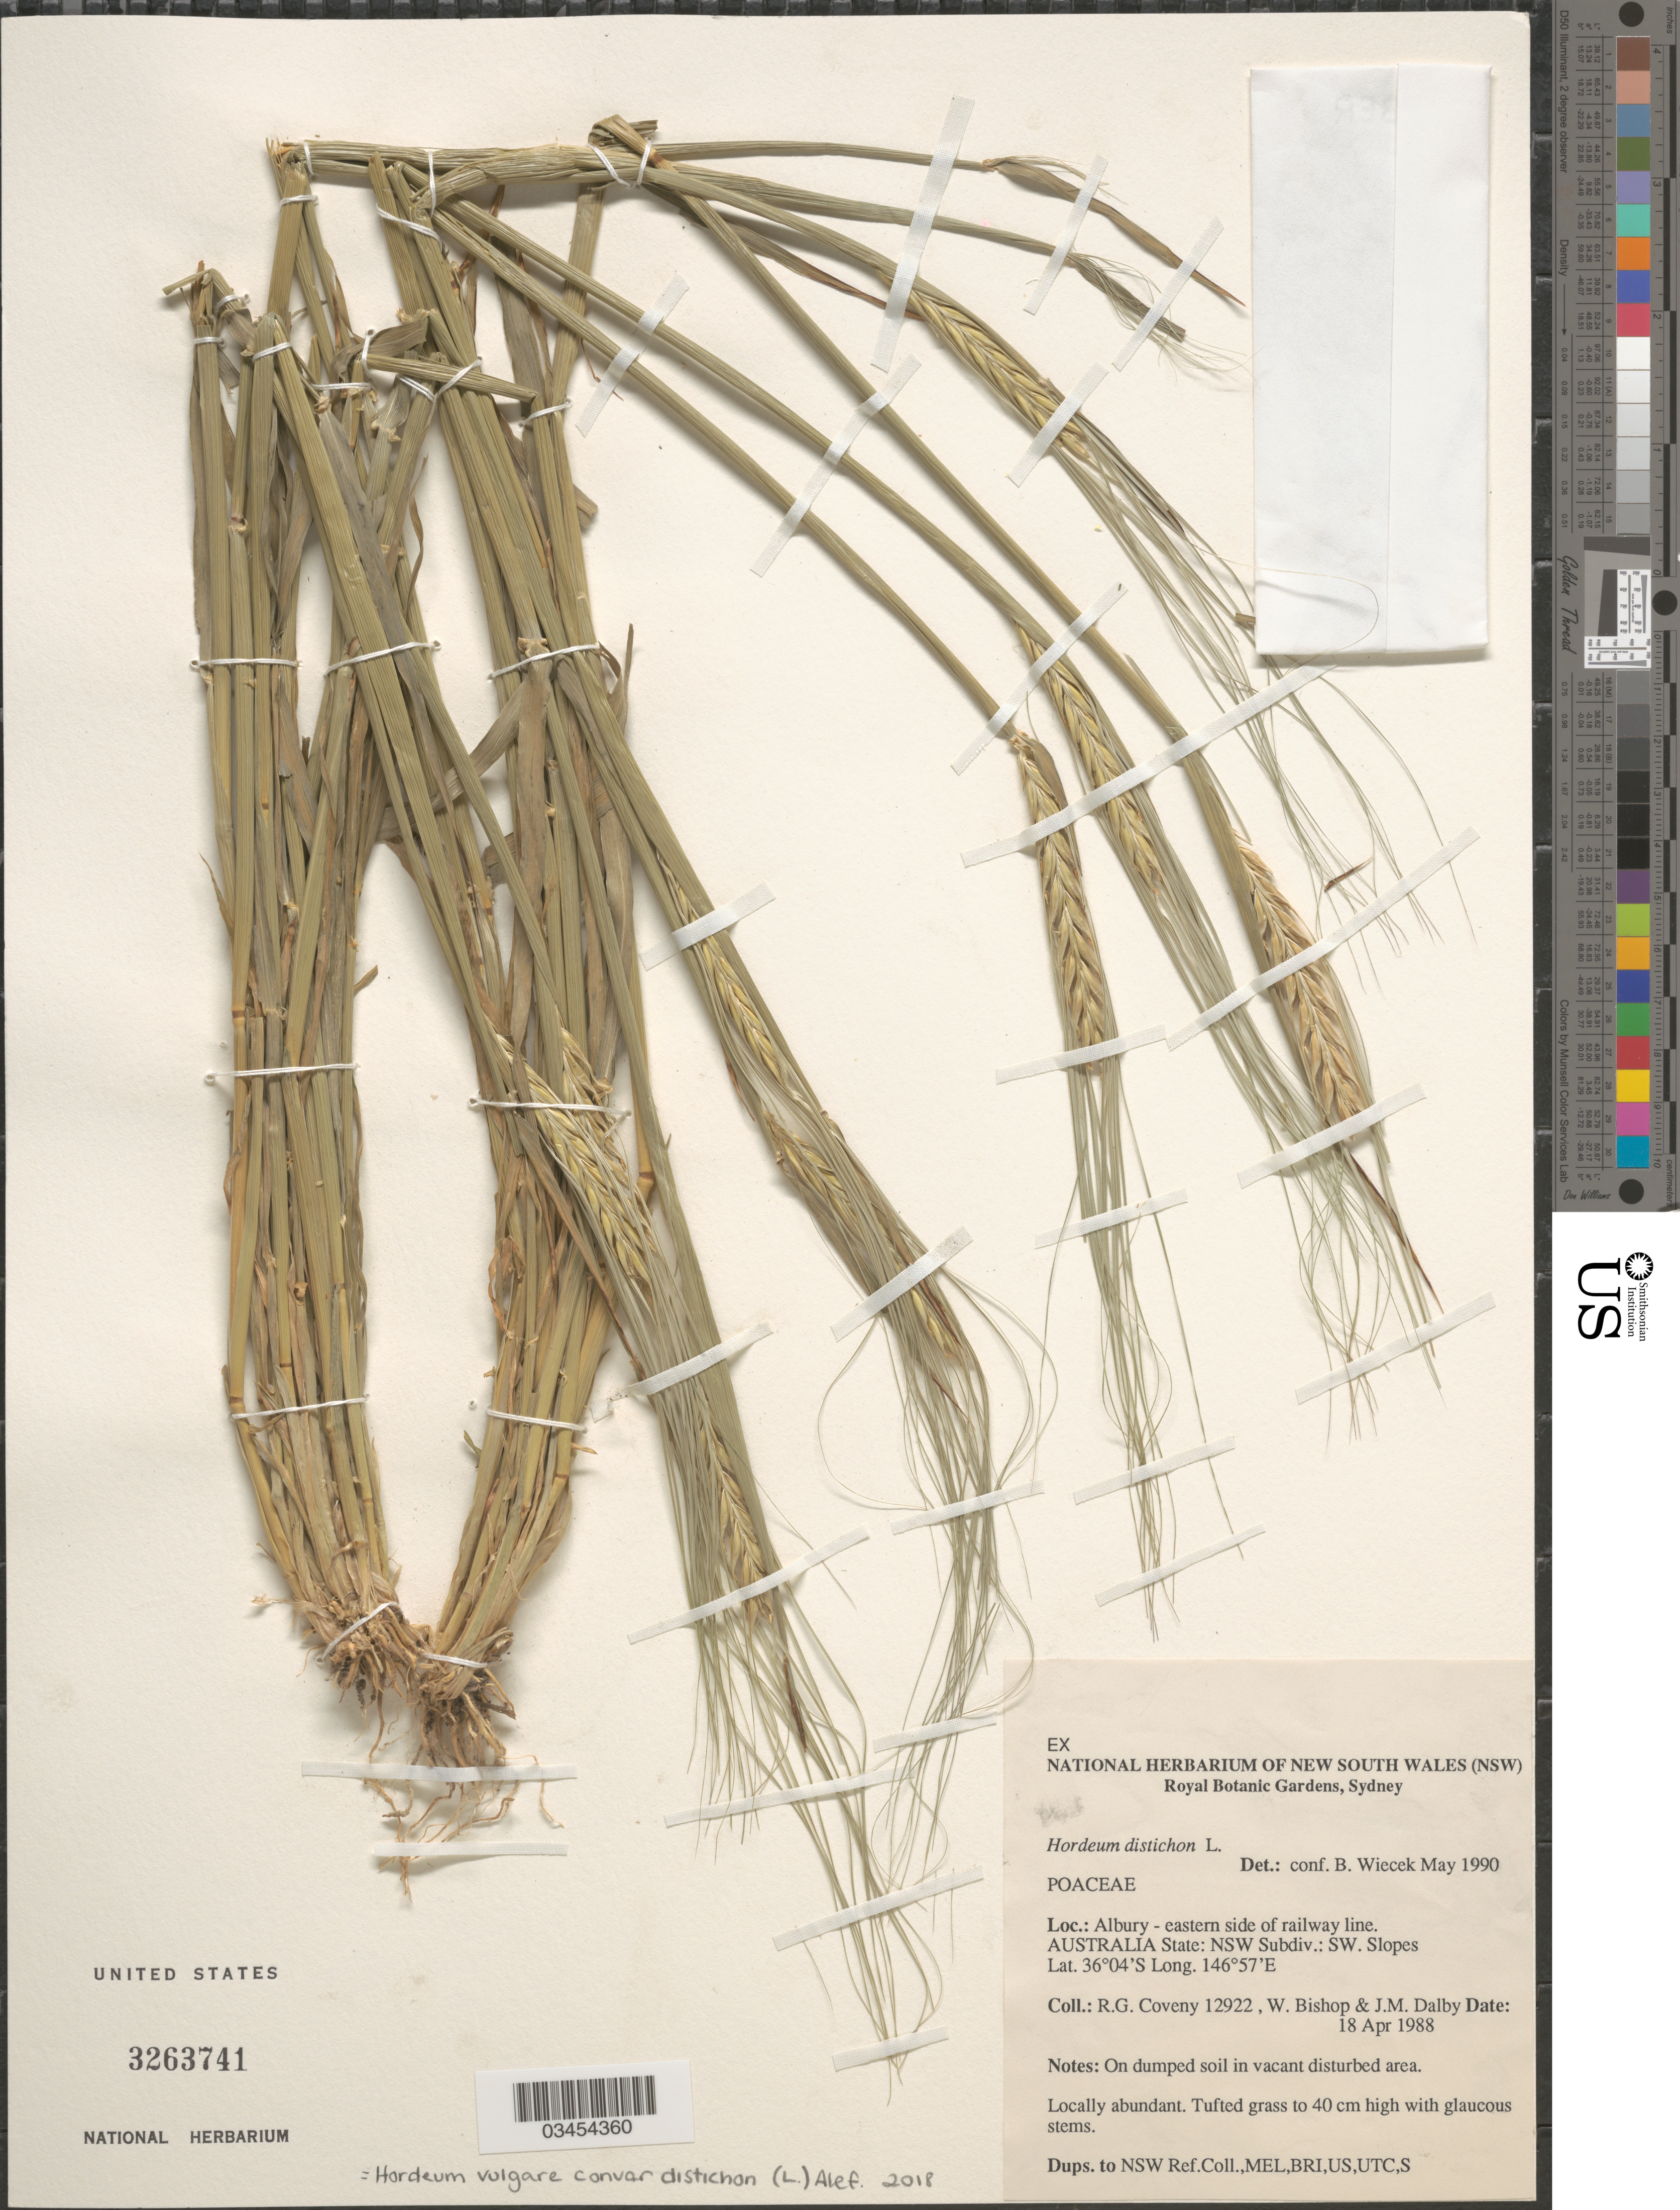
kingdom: Plantae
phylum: Tracheophyta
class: Liliopsida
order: Poales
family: Poaceae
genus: Hordeum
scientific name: Hordeum vulgare convar distichon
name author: (L.) Alef.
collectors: R. Coveny, W. Bishop & J. Dalby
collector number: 12922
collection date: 1988-04-18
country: Australia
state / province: New South Wales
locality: Albury- eastern side of railway line. Australia State: NSW Subdiv.: SW Slopes.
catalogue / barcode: US 3263741